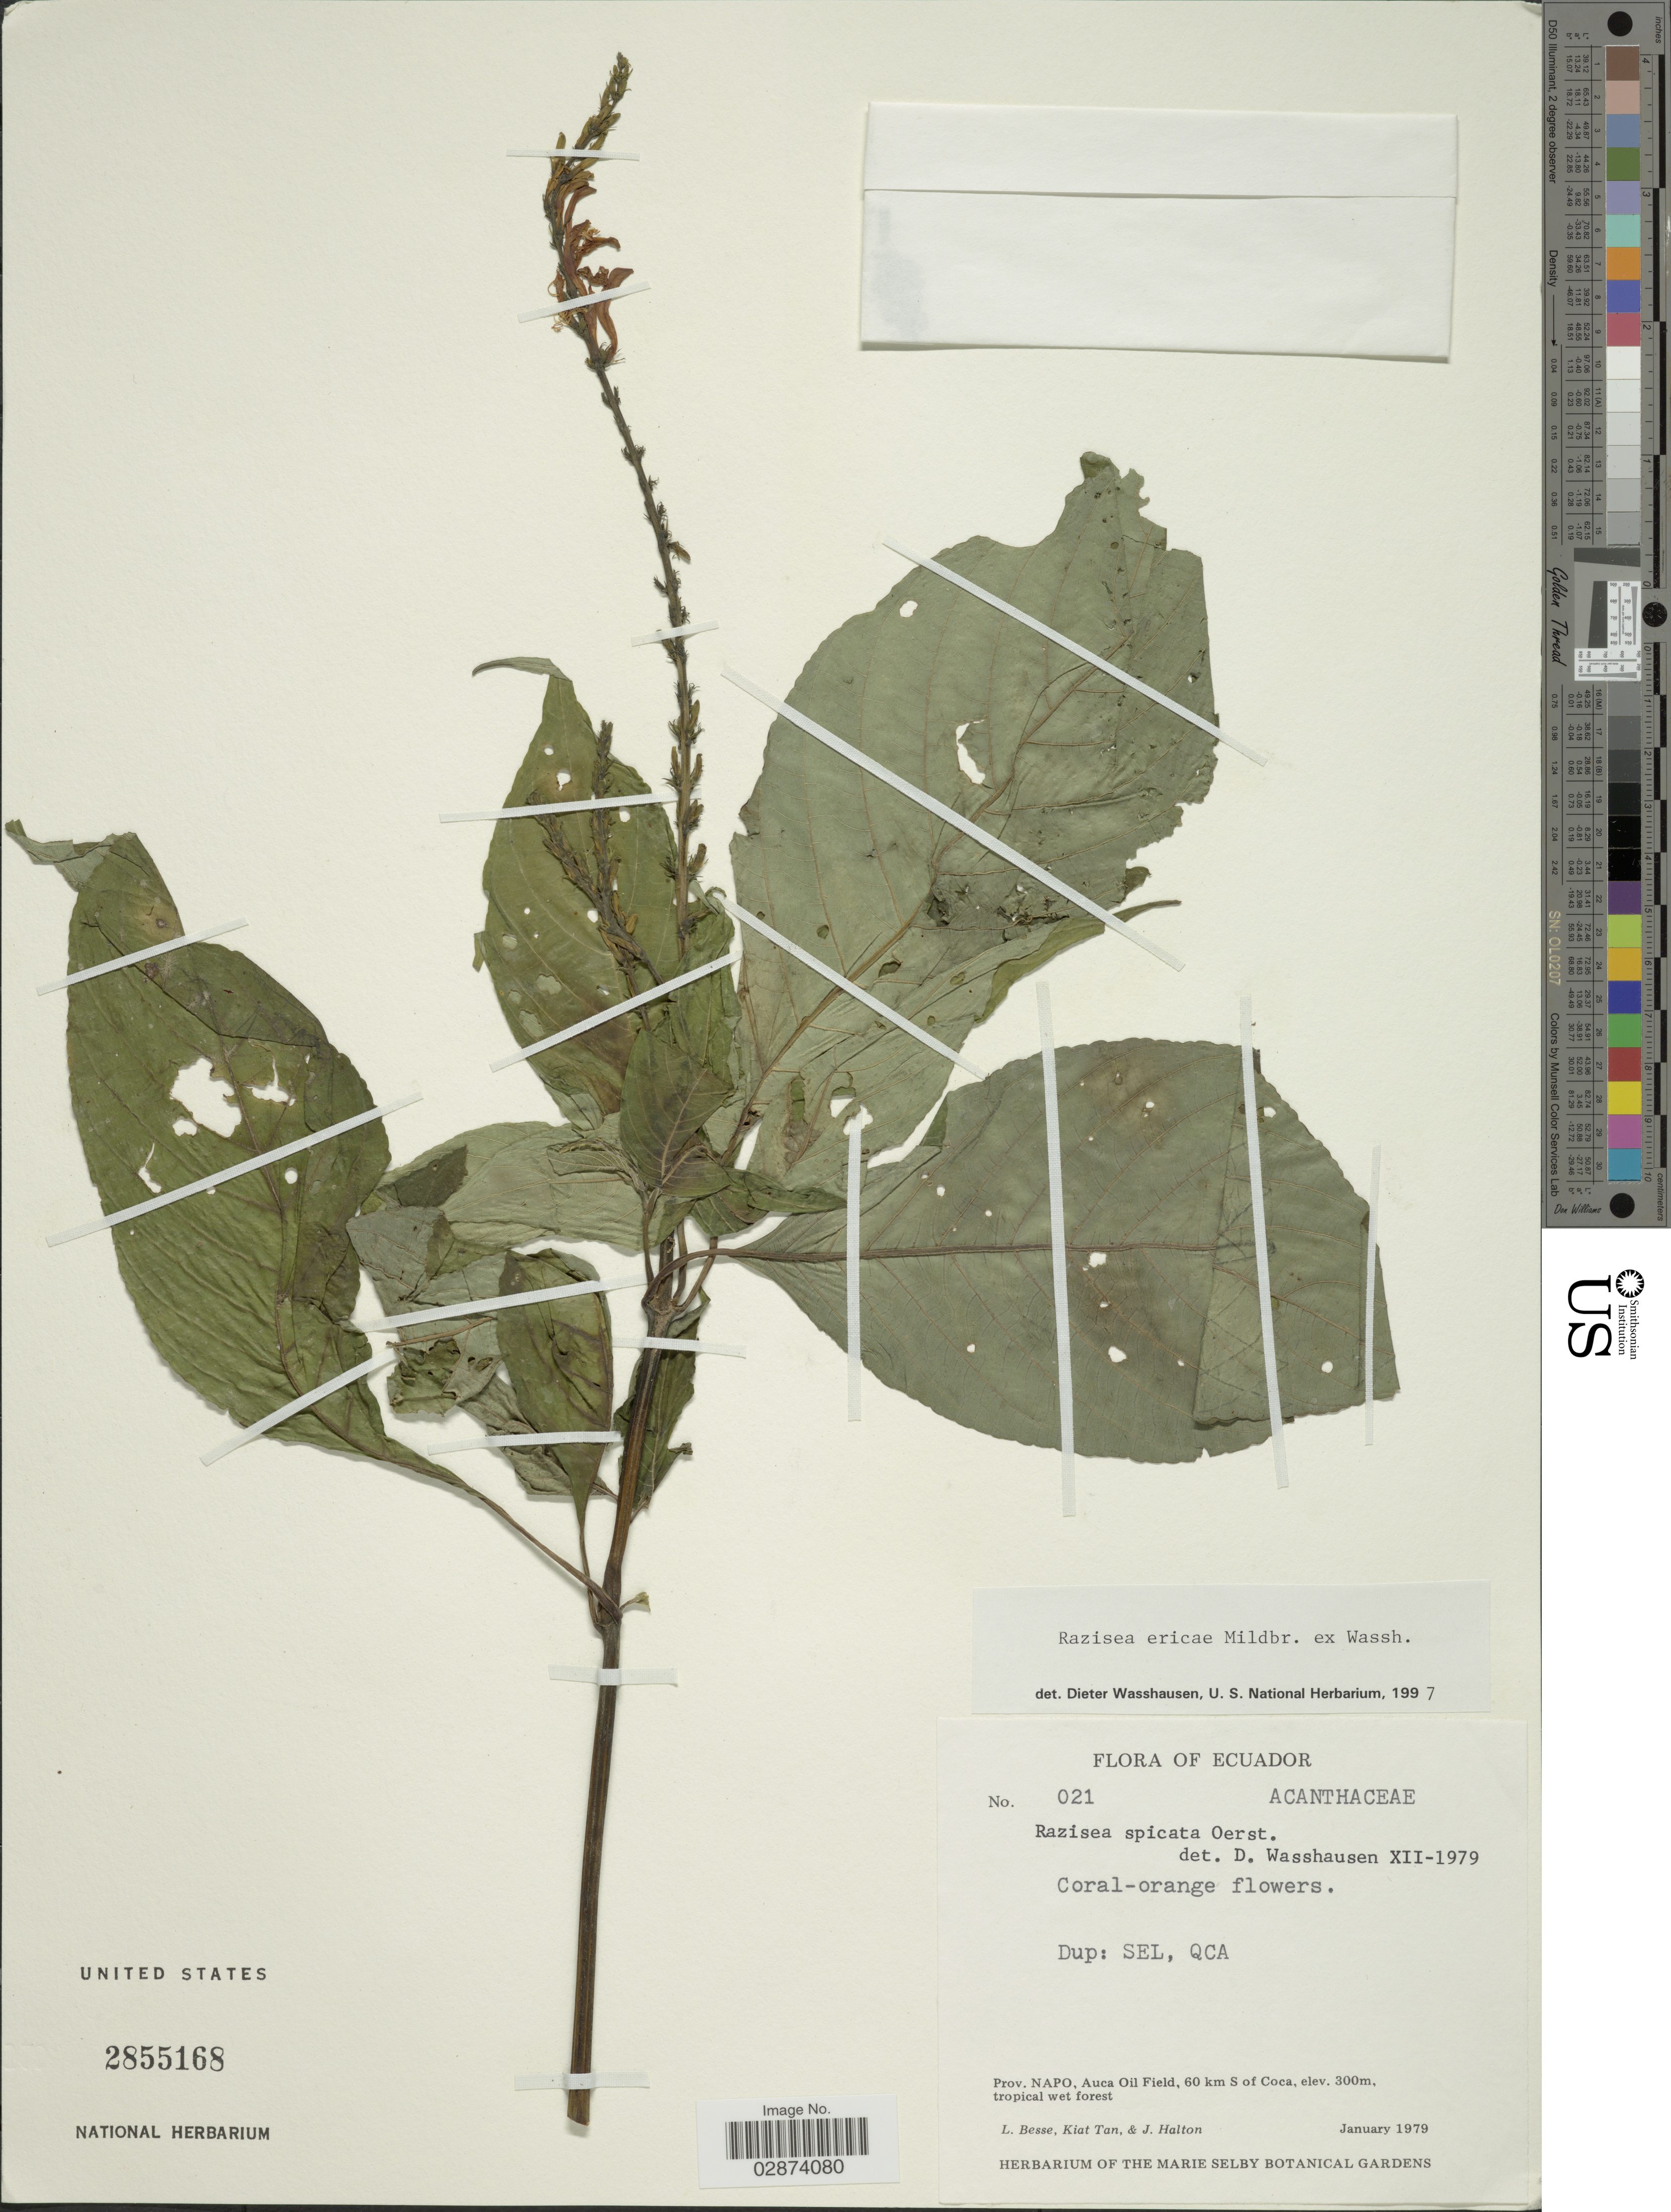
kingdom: Plantae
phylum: Tracheophyta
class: Magnoliopsida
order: Lamiales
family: Acanthaceae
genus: Razisea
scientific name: Razisea ericae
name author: Mildbr. ex Wassh.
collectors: L. Besse, K. Tan & J. Halton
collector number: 021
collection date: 1979-01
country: Ecuador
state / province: Napo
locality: Prov. Napo, Auca Oil Field, 60 km S of Coca.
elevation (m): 300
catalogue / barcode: US 2855168